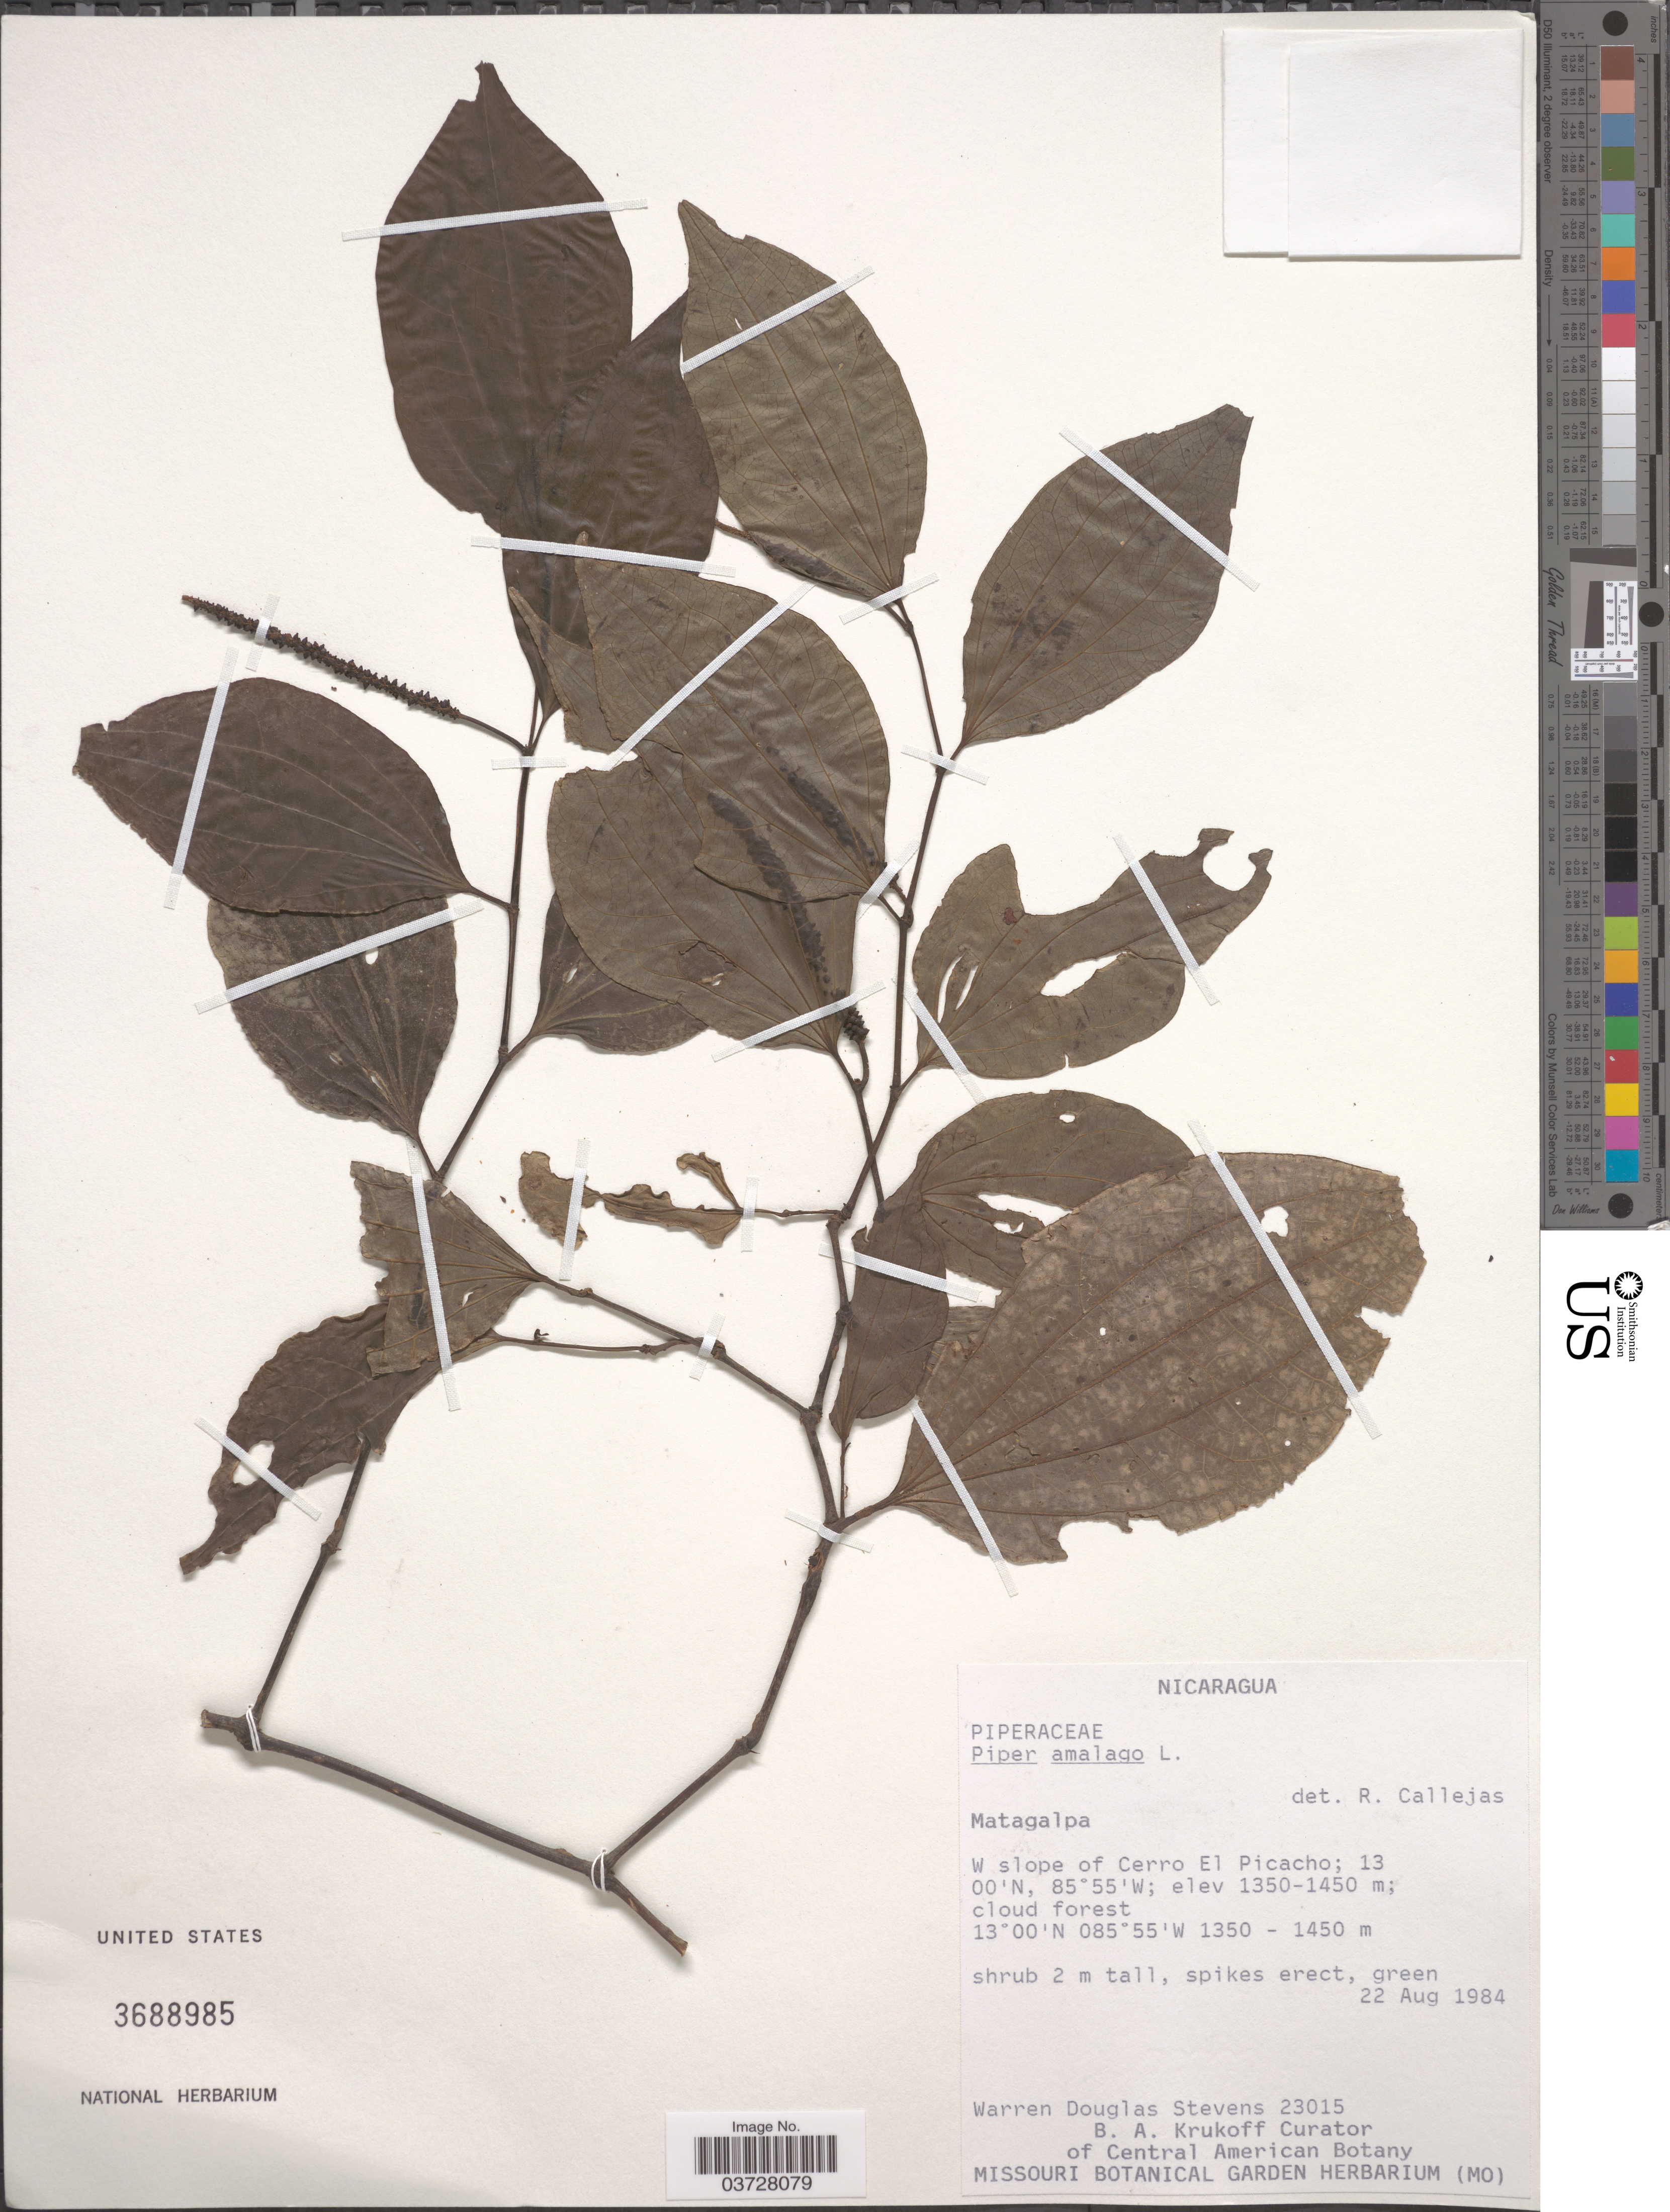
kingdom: Plantae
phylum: Tracheophyta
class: Magnoliopsida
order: Piperales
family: Piperaceae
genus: Piper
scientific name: Piper amalago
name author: L.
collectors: W. D. Stevens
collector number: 23015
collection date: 1984-08-22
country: Nicaragua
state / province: Matagalpa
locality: W slope of Cerro El Picacho.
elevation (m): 1350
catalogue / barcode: US 3688985